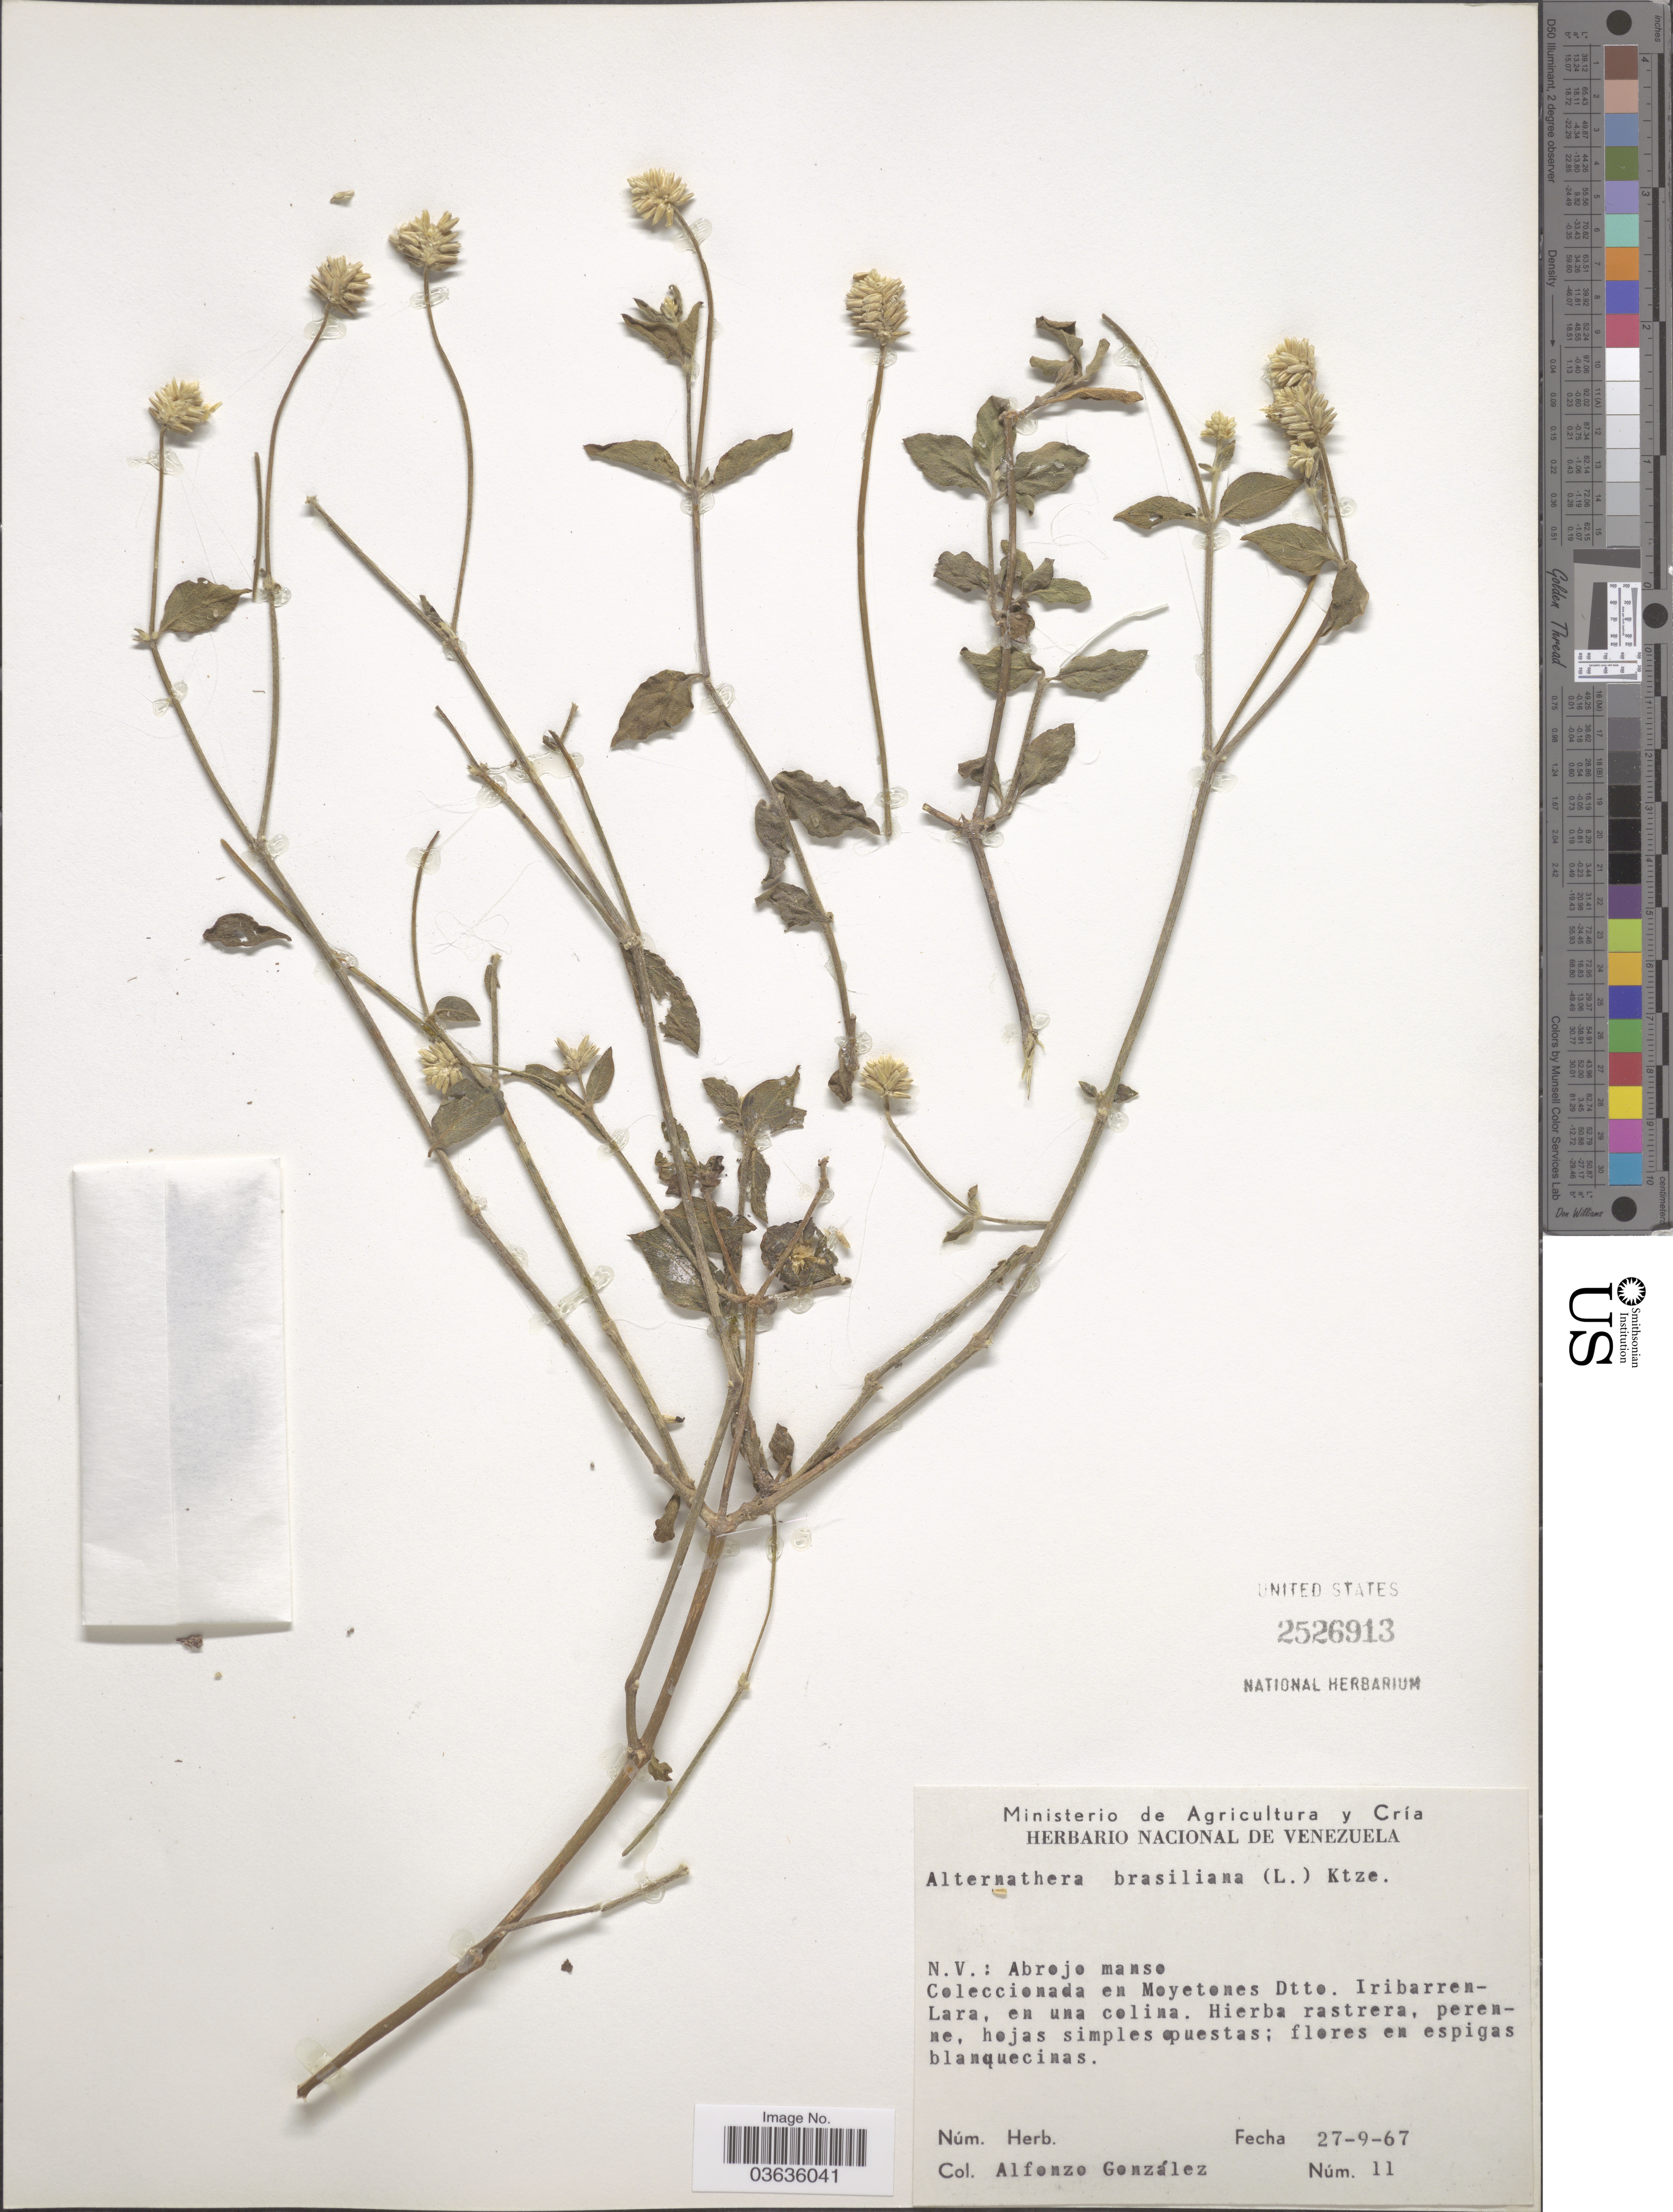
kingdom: Plantae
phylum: Tracheophyta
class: Magnoliopsida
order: Caryophyllales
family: Amaranthaceae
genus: Alternanthera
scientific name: Alternanthera brasiliana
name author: (L.) Kuntze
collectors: A. C. González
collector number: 11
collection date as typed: Transcribed d/m/y: 27/9/67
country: Venezuela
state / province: Lara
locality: Coleccionada en Moyetones Dtto. Iribarren-Lara, en una colima.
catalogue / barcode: US 2526913